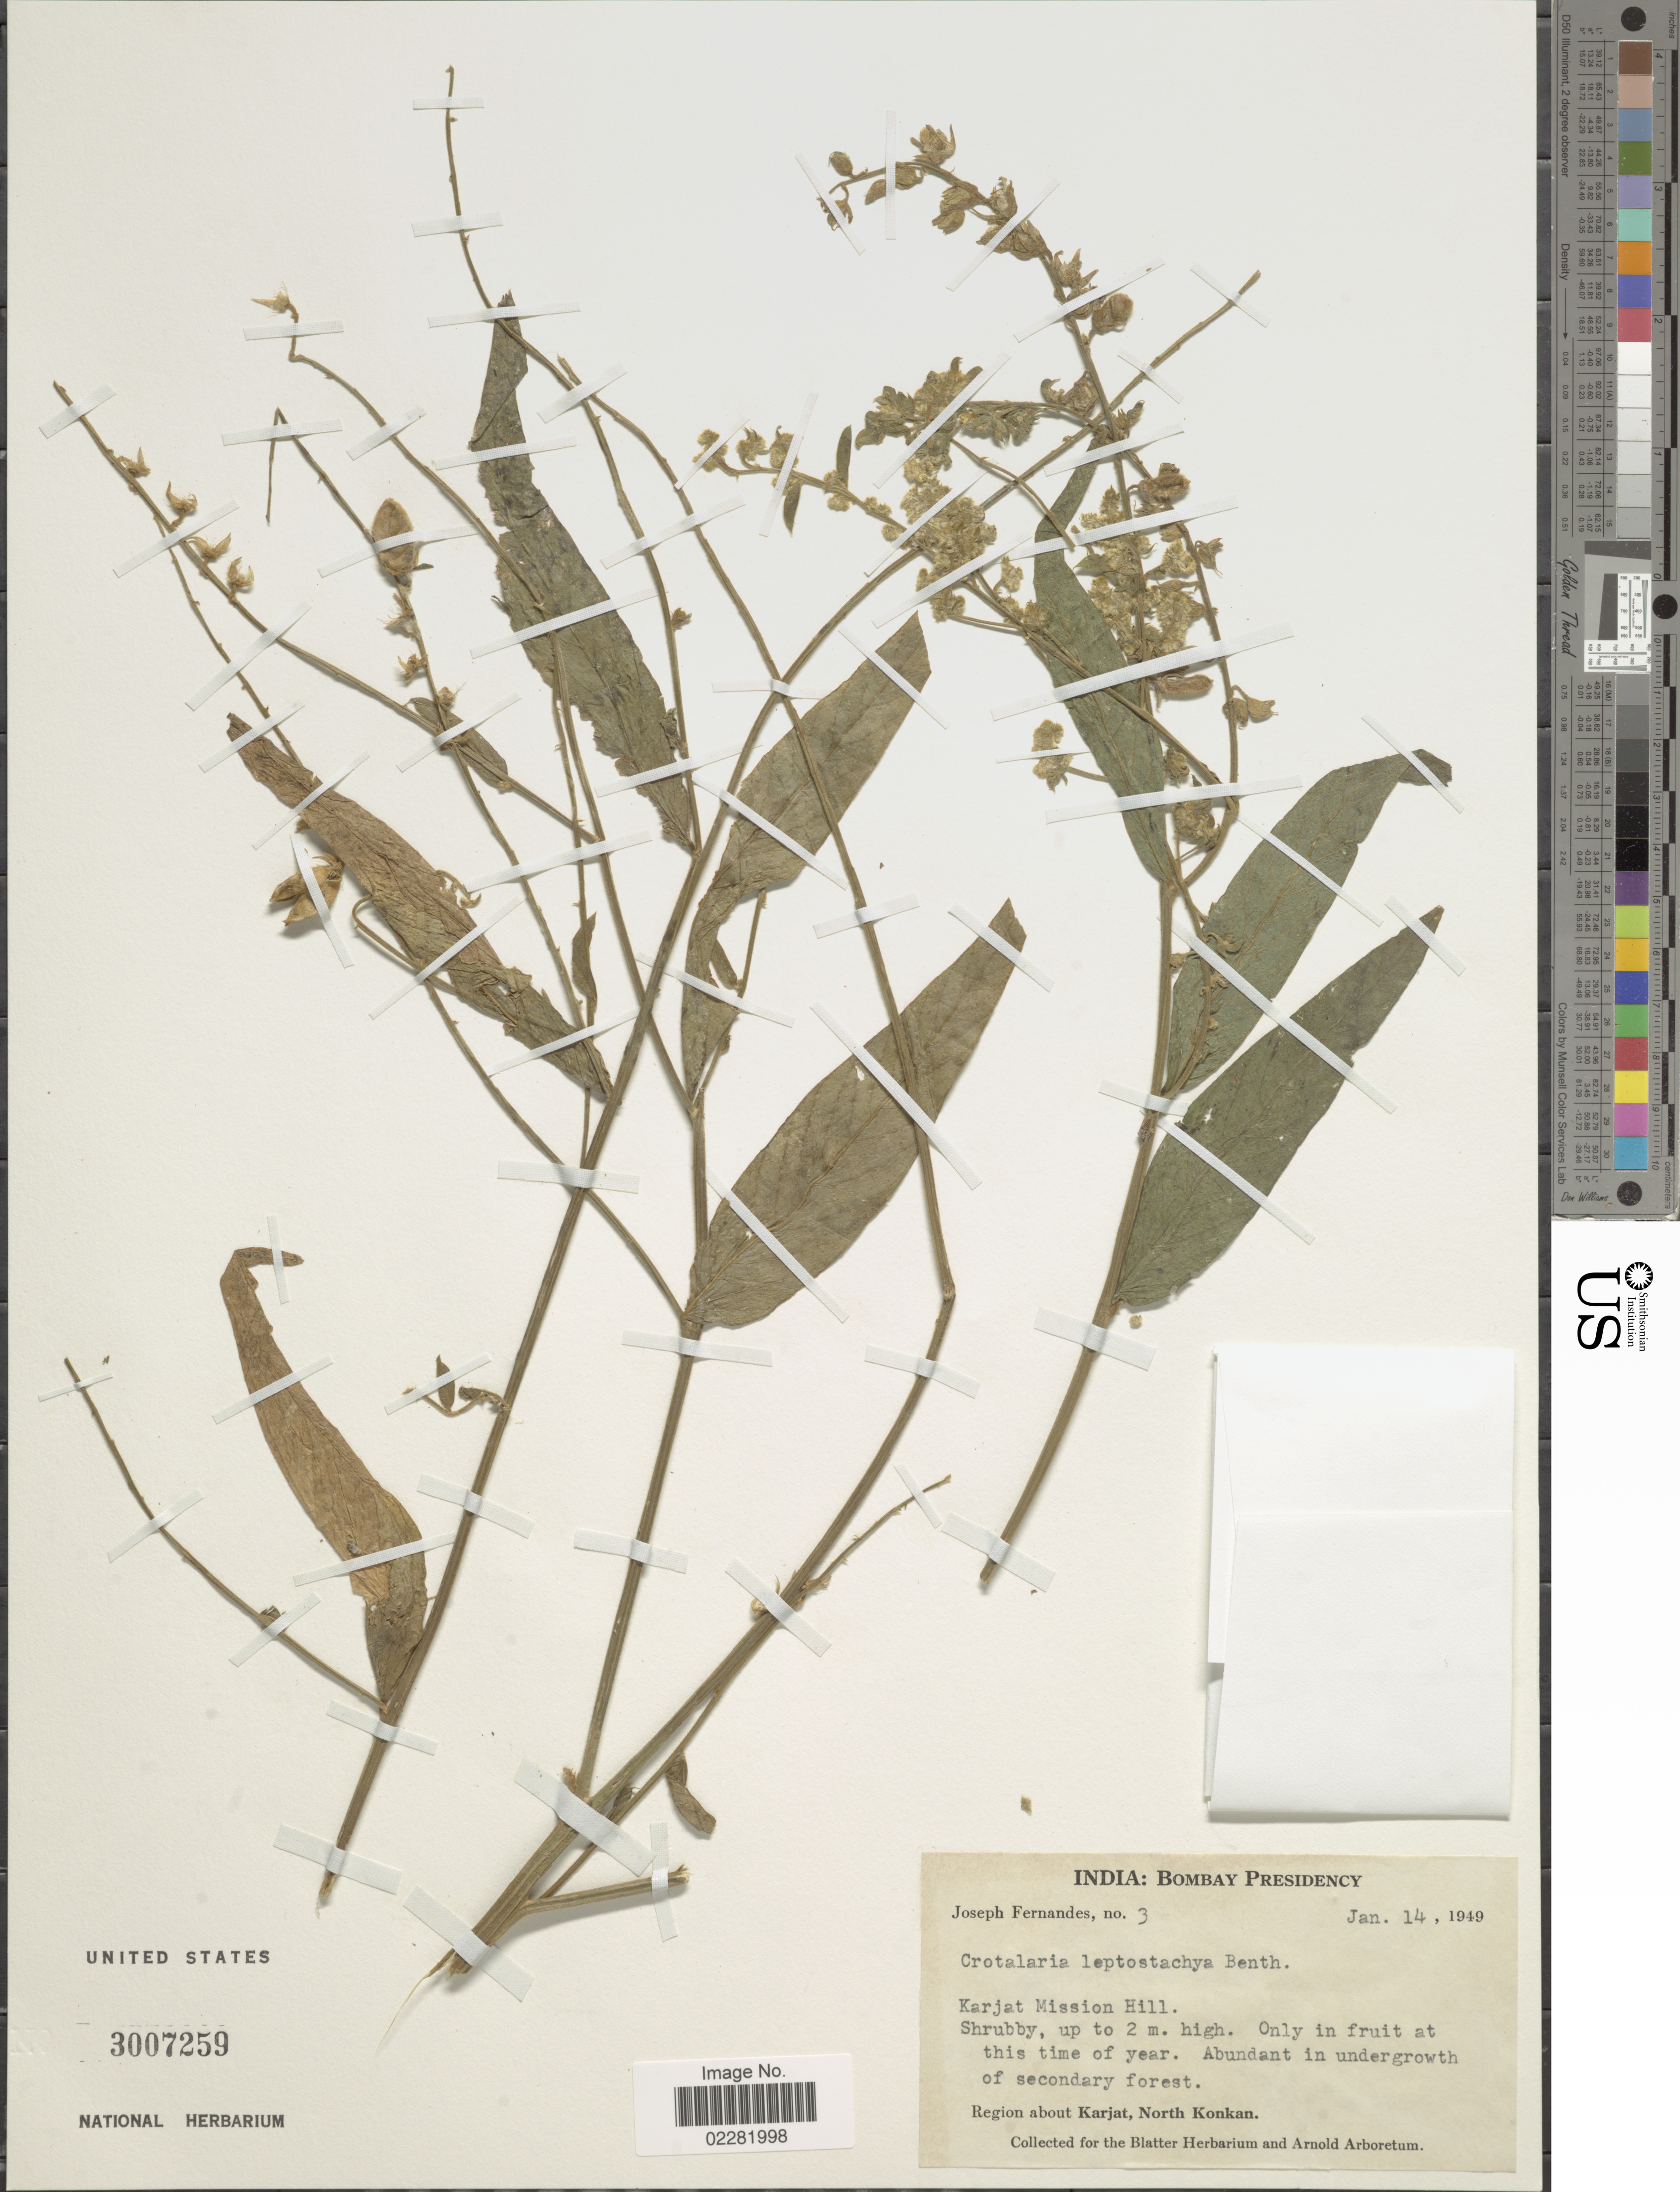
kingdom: Plantae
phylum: Tracheophyta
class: Magnoliopsida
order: Fabales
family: Fabaceae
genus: Crotalaria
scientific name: Crotalaria leptostachya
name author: Benth.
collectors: J. Fernandes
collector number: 3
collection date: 1949-01-14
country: India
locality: Bombay Presidency, Karjat Mission Hill, Region about Karjat, North Konkan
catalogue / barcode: US 3007259